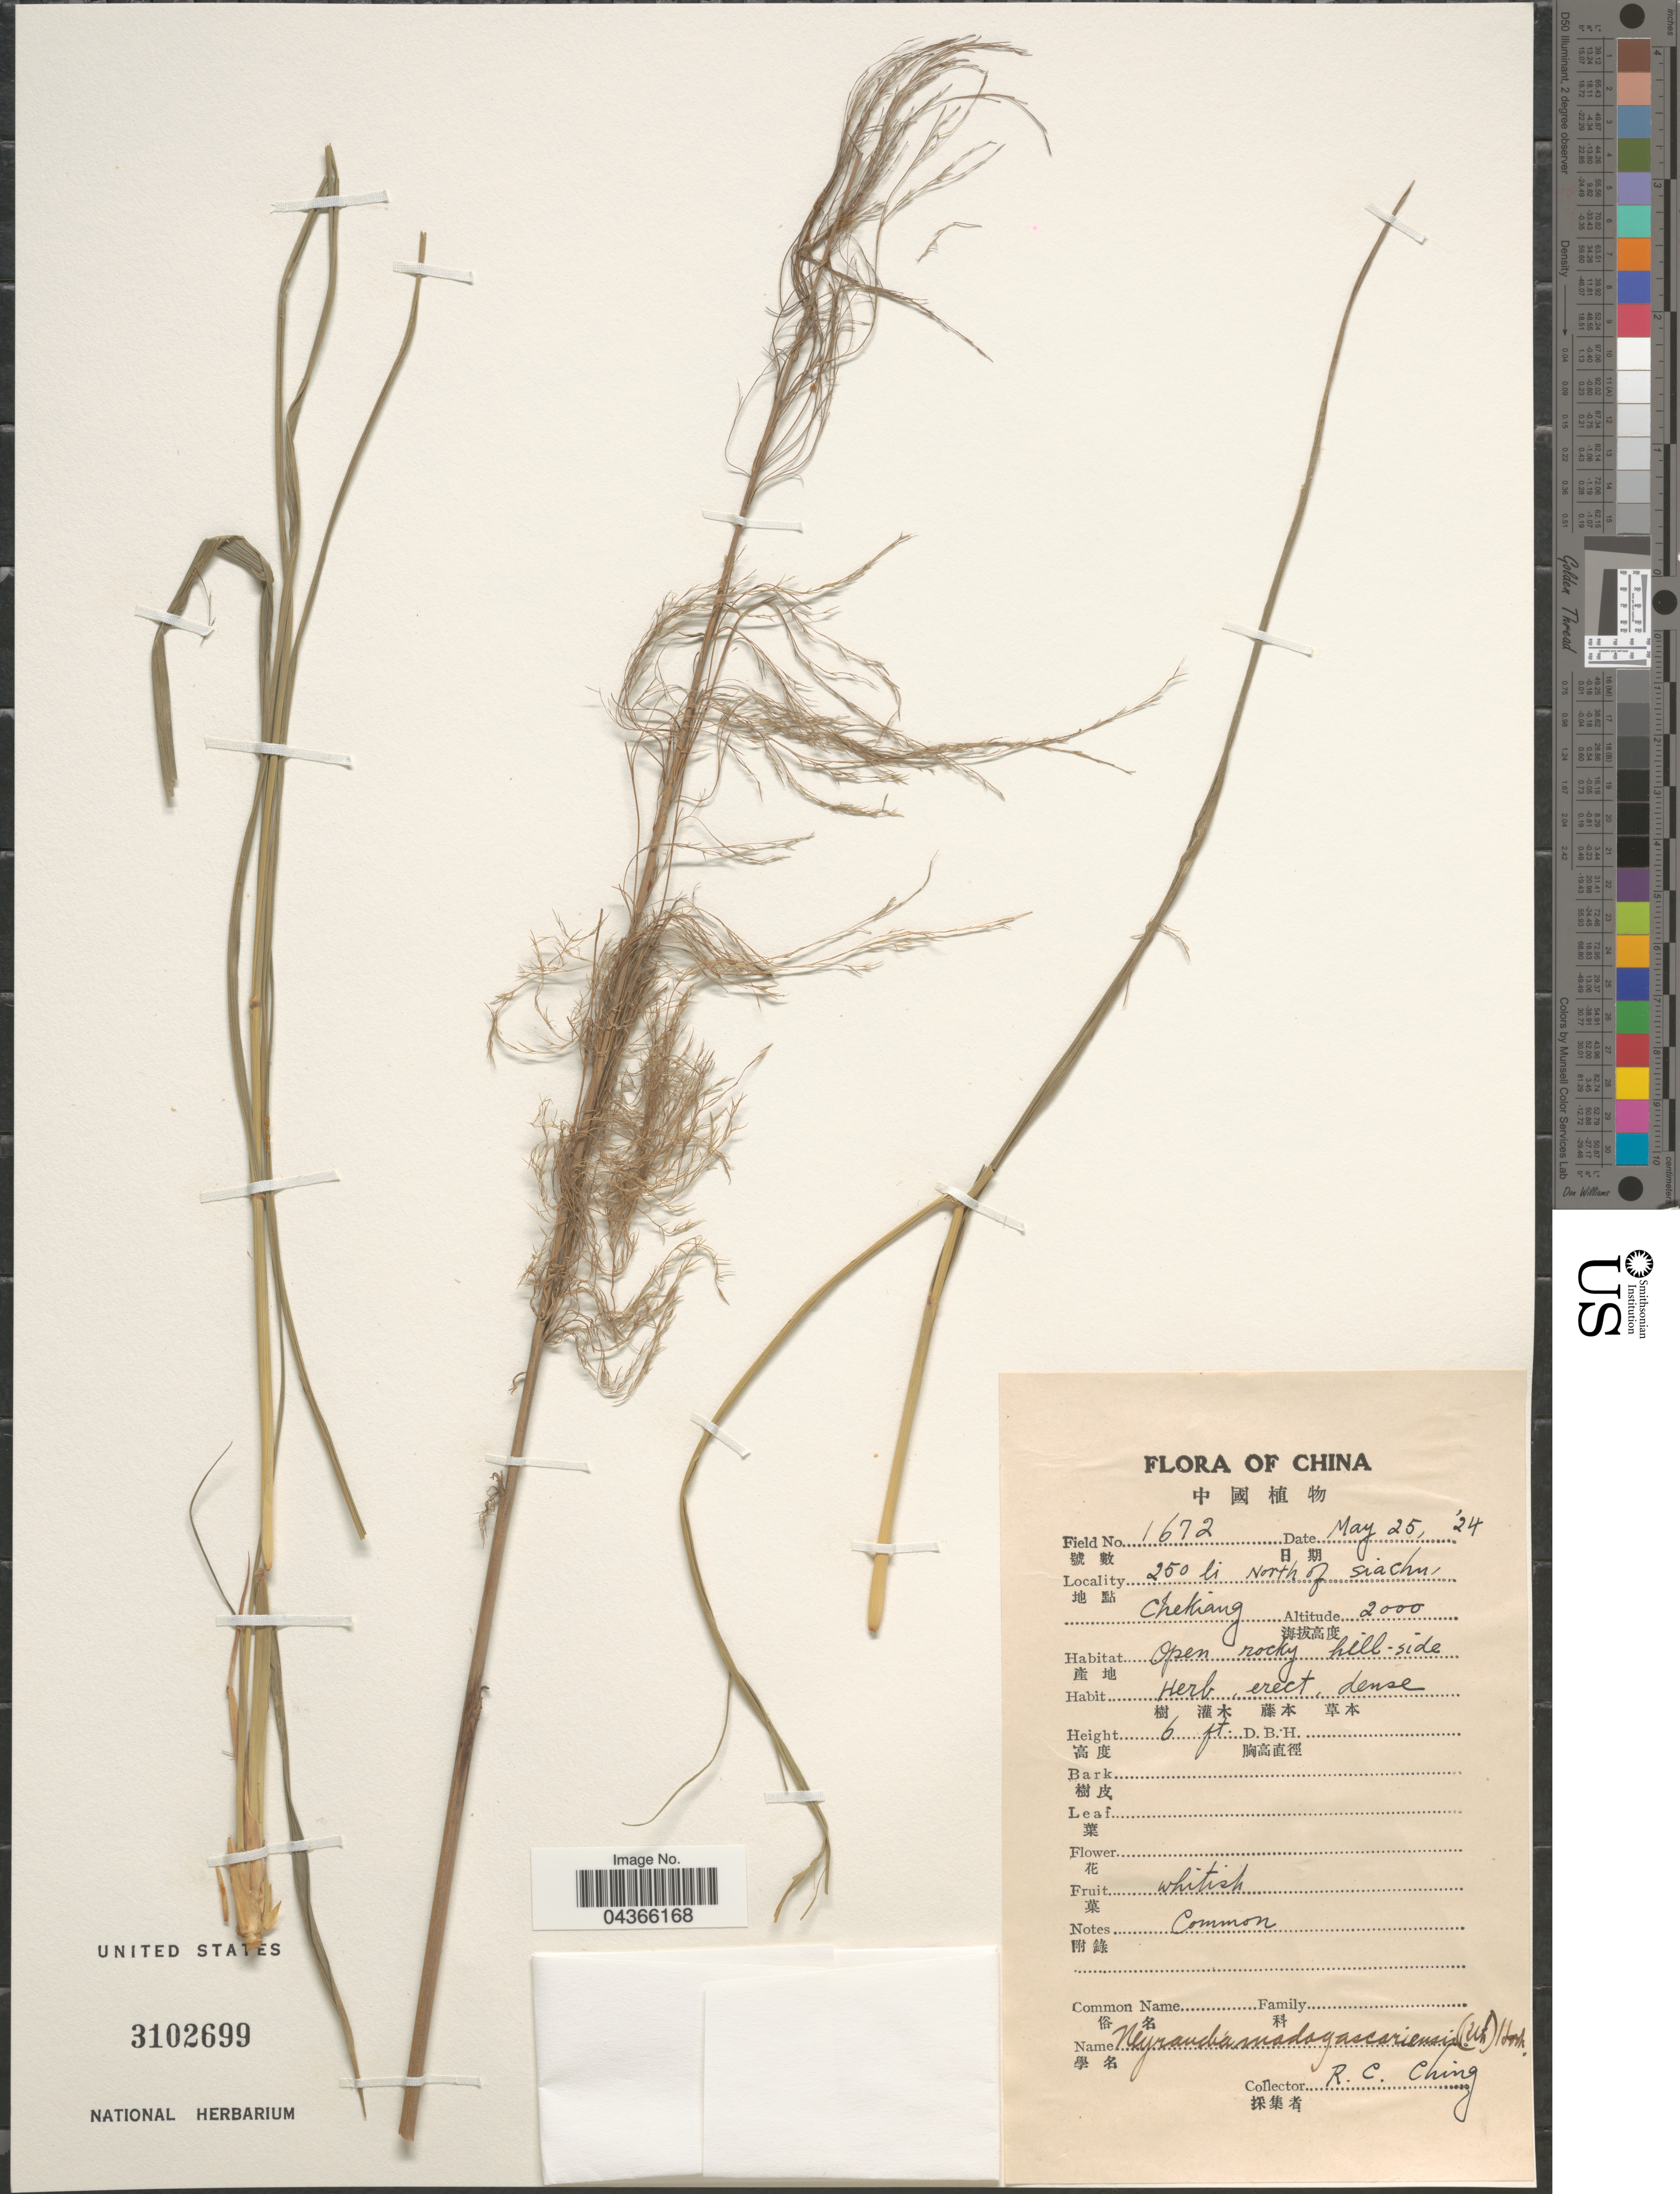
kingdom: Plantae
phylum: Tracheophyta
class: Liliopsida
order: Poales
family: Poaceae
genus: Neyraudia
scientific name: Neyraudia arundinacea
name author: (L.) Henr.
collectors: R. C. Ching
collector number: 1672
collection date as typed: Transcribed d/m/y: 25/5/24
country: China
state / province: Zhejiang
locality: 250 li North of Siachu, Chekiang.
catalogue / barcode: US 3102699